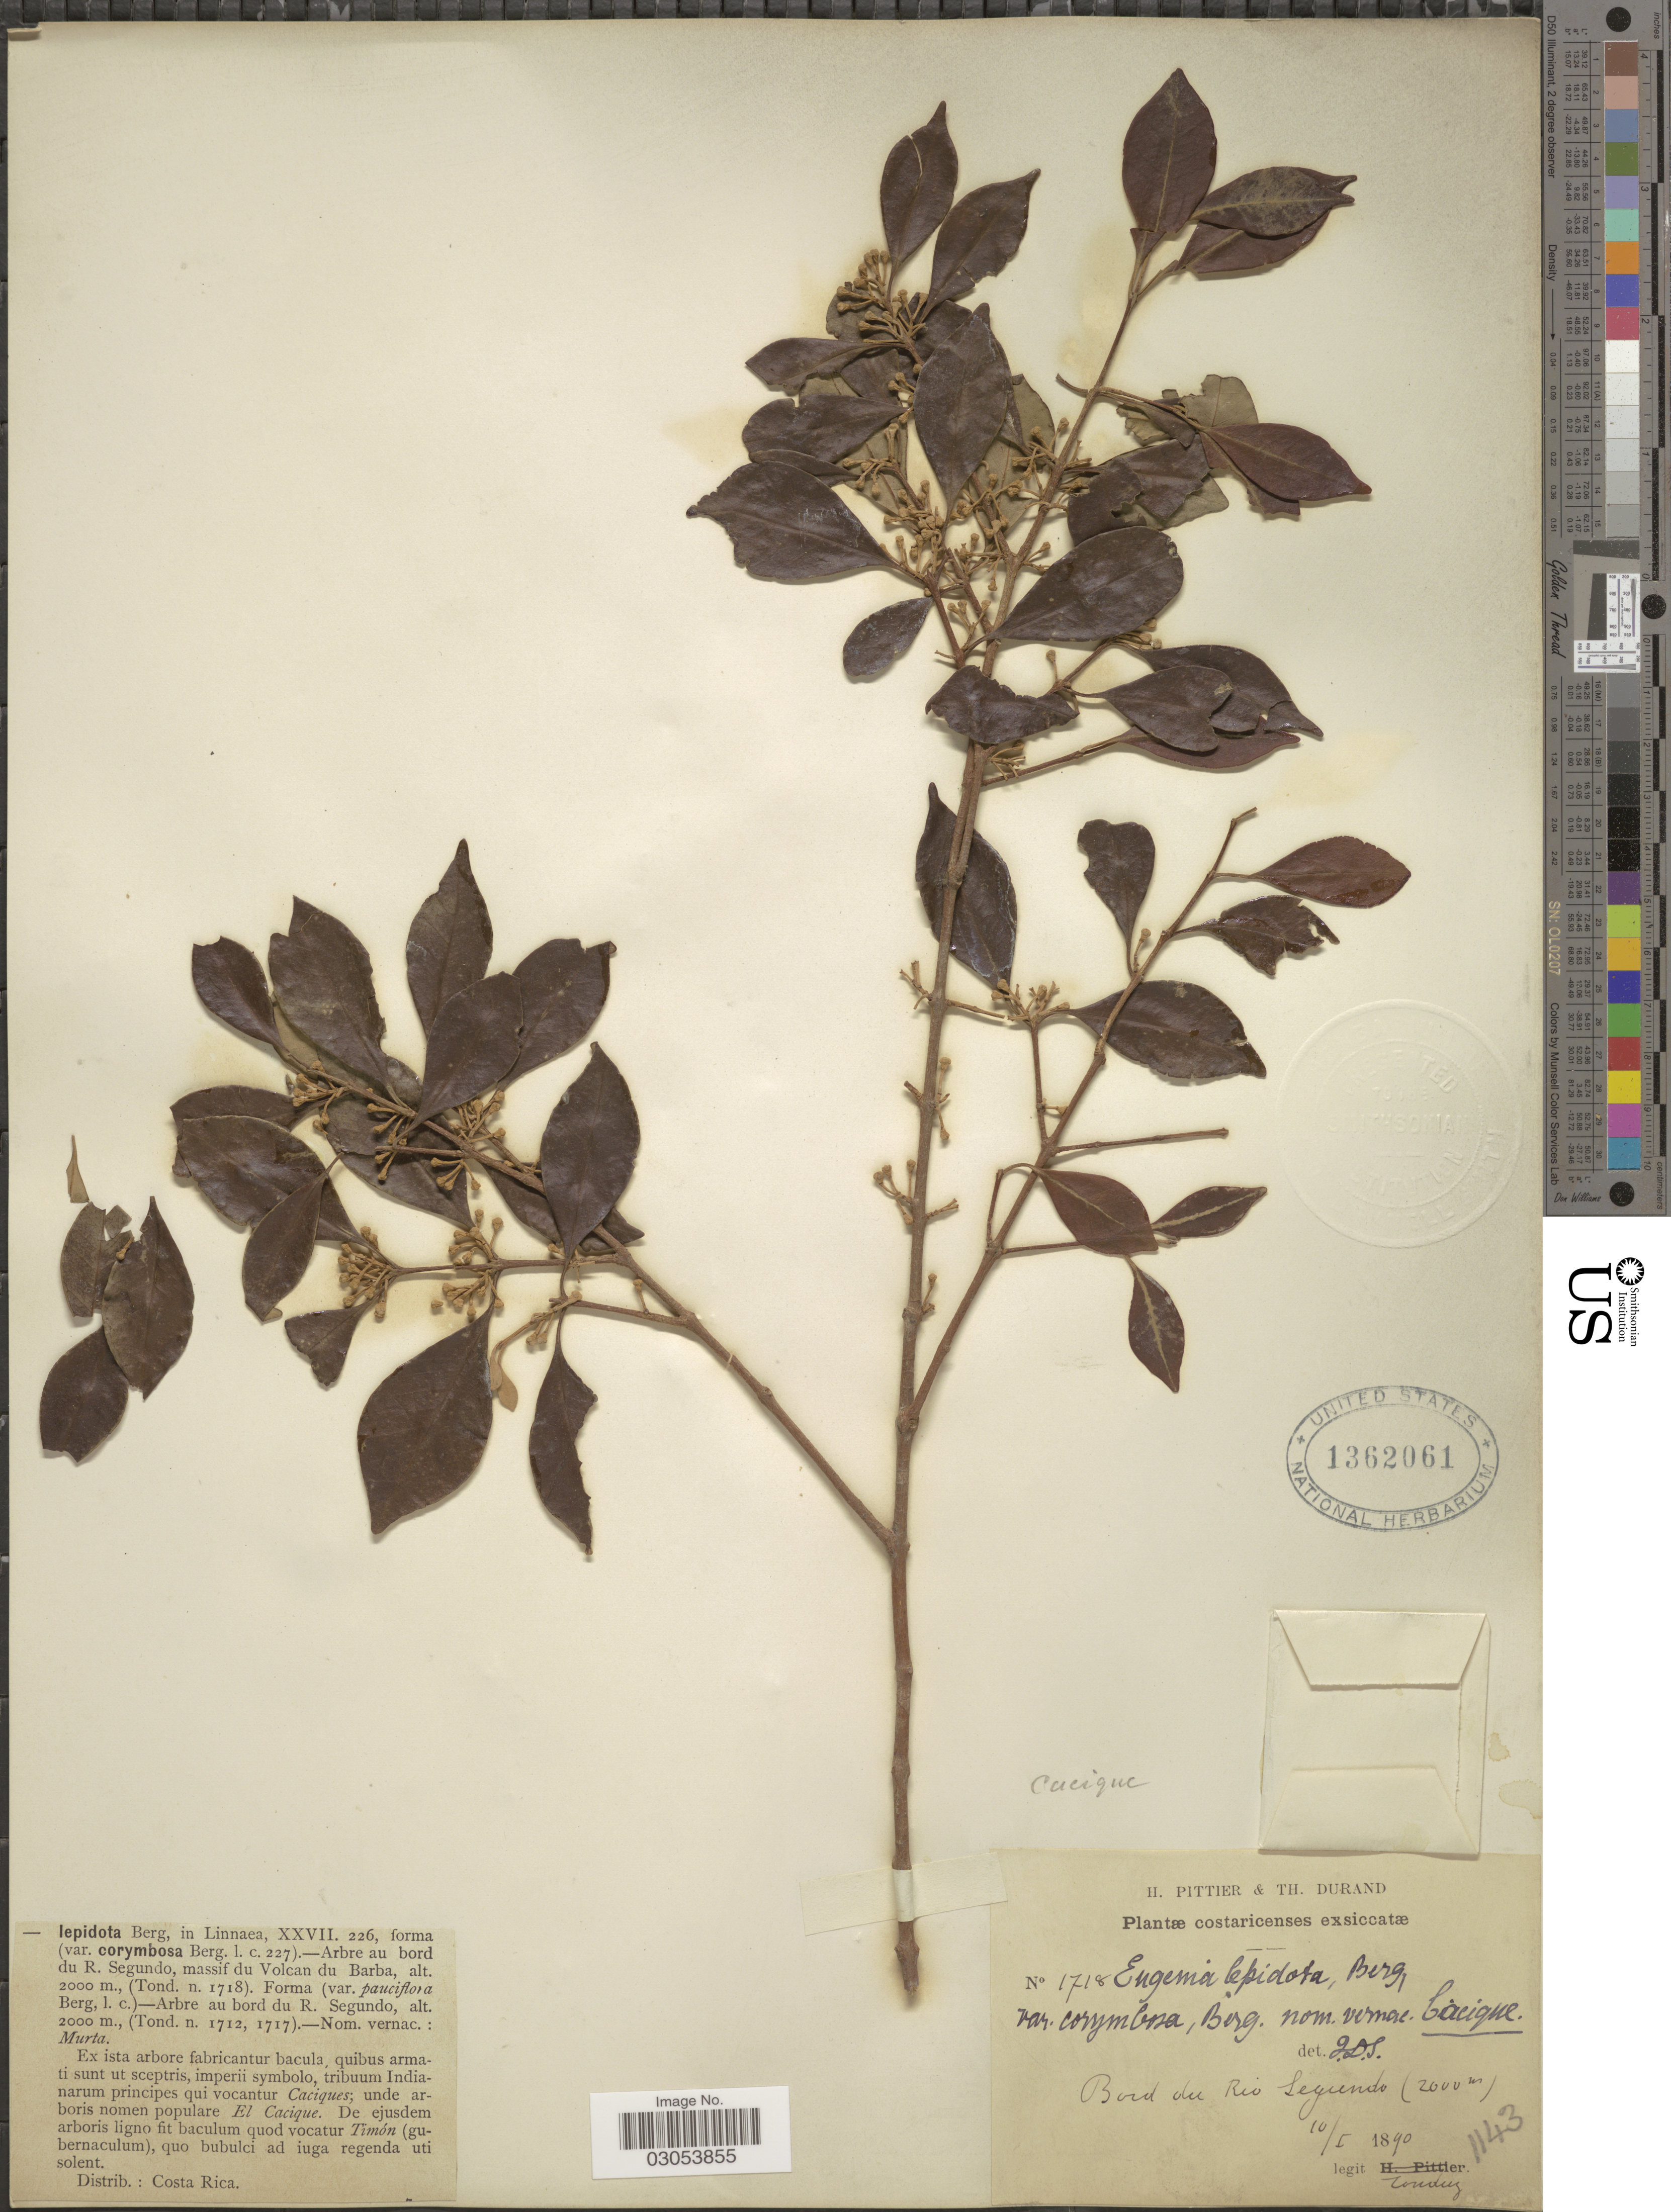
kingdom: Plantae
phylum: Tracheophyta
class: Magnoliopsida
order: Myrtales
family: Myrtaceae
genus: Eugenia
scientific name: Eugenia lepidota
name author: O. Berg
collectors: Tonduz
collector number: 1143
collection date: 1890-01-10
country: Costa Rica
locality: Bord du Rio Segundo.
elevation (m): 2000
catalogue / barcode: US 1362061